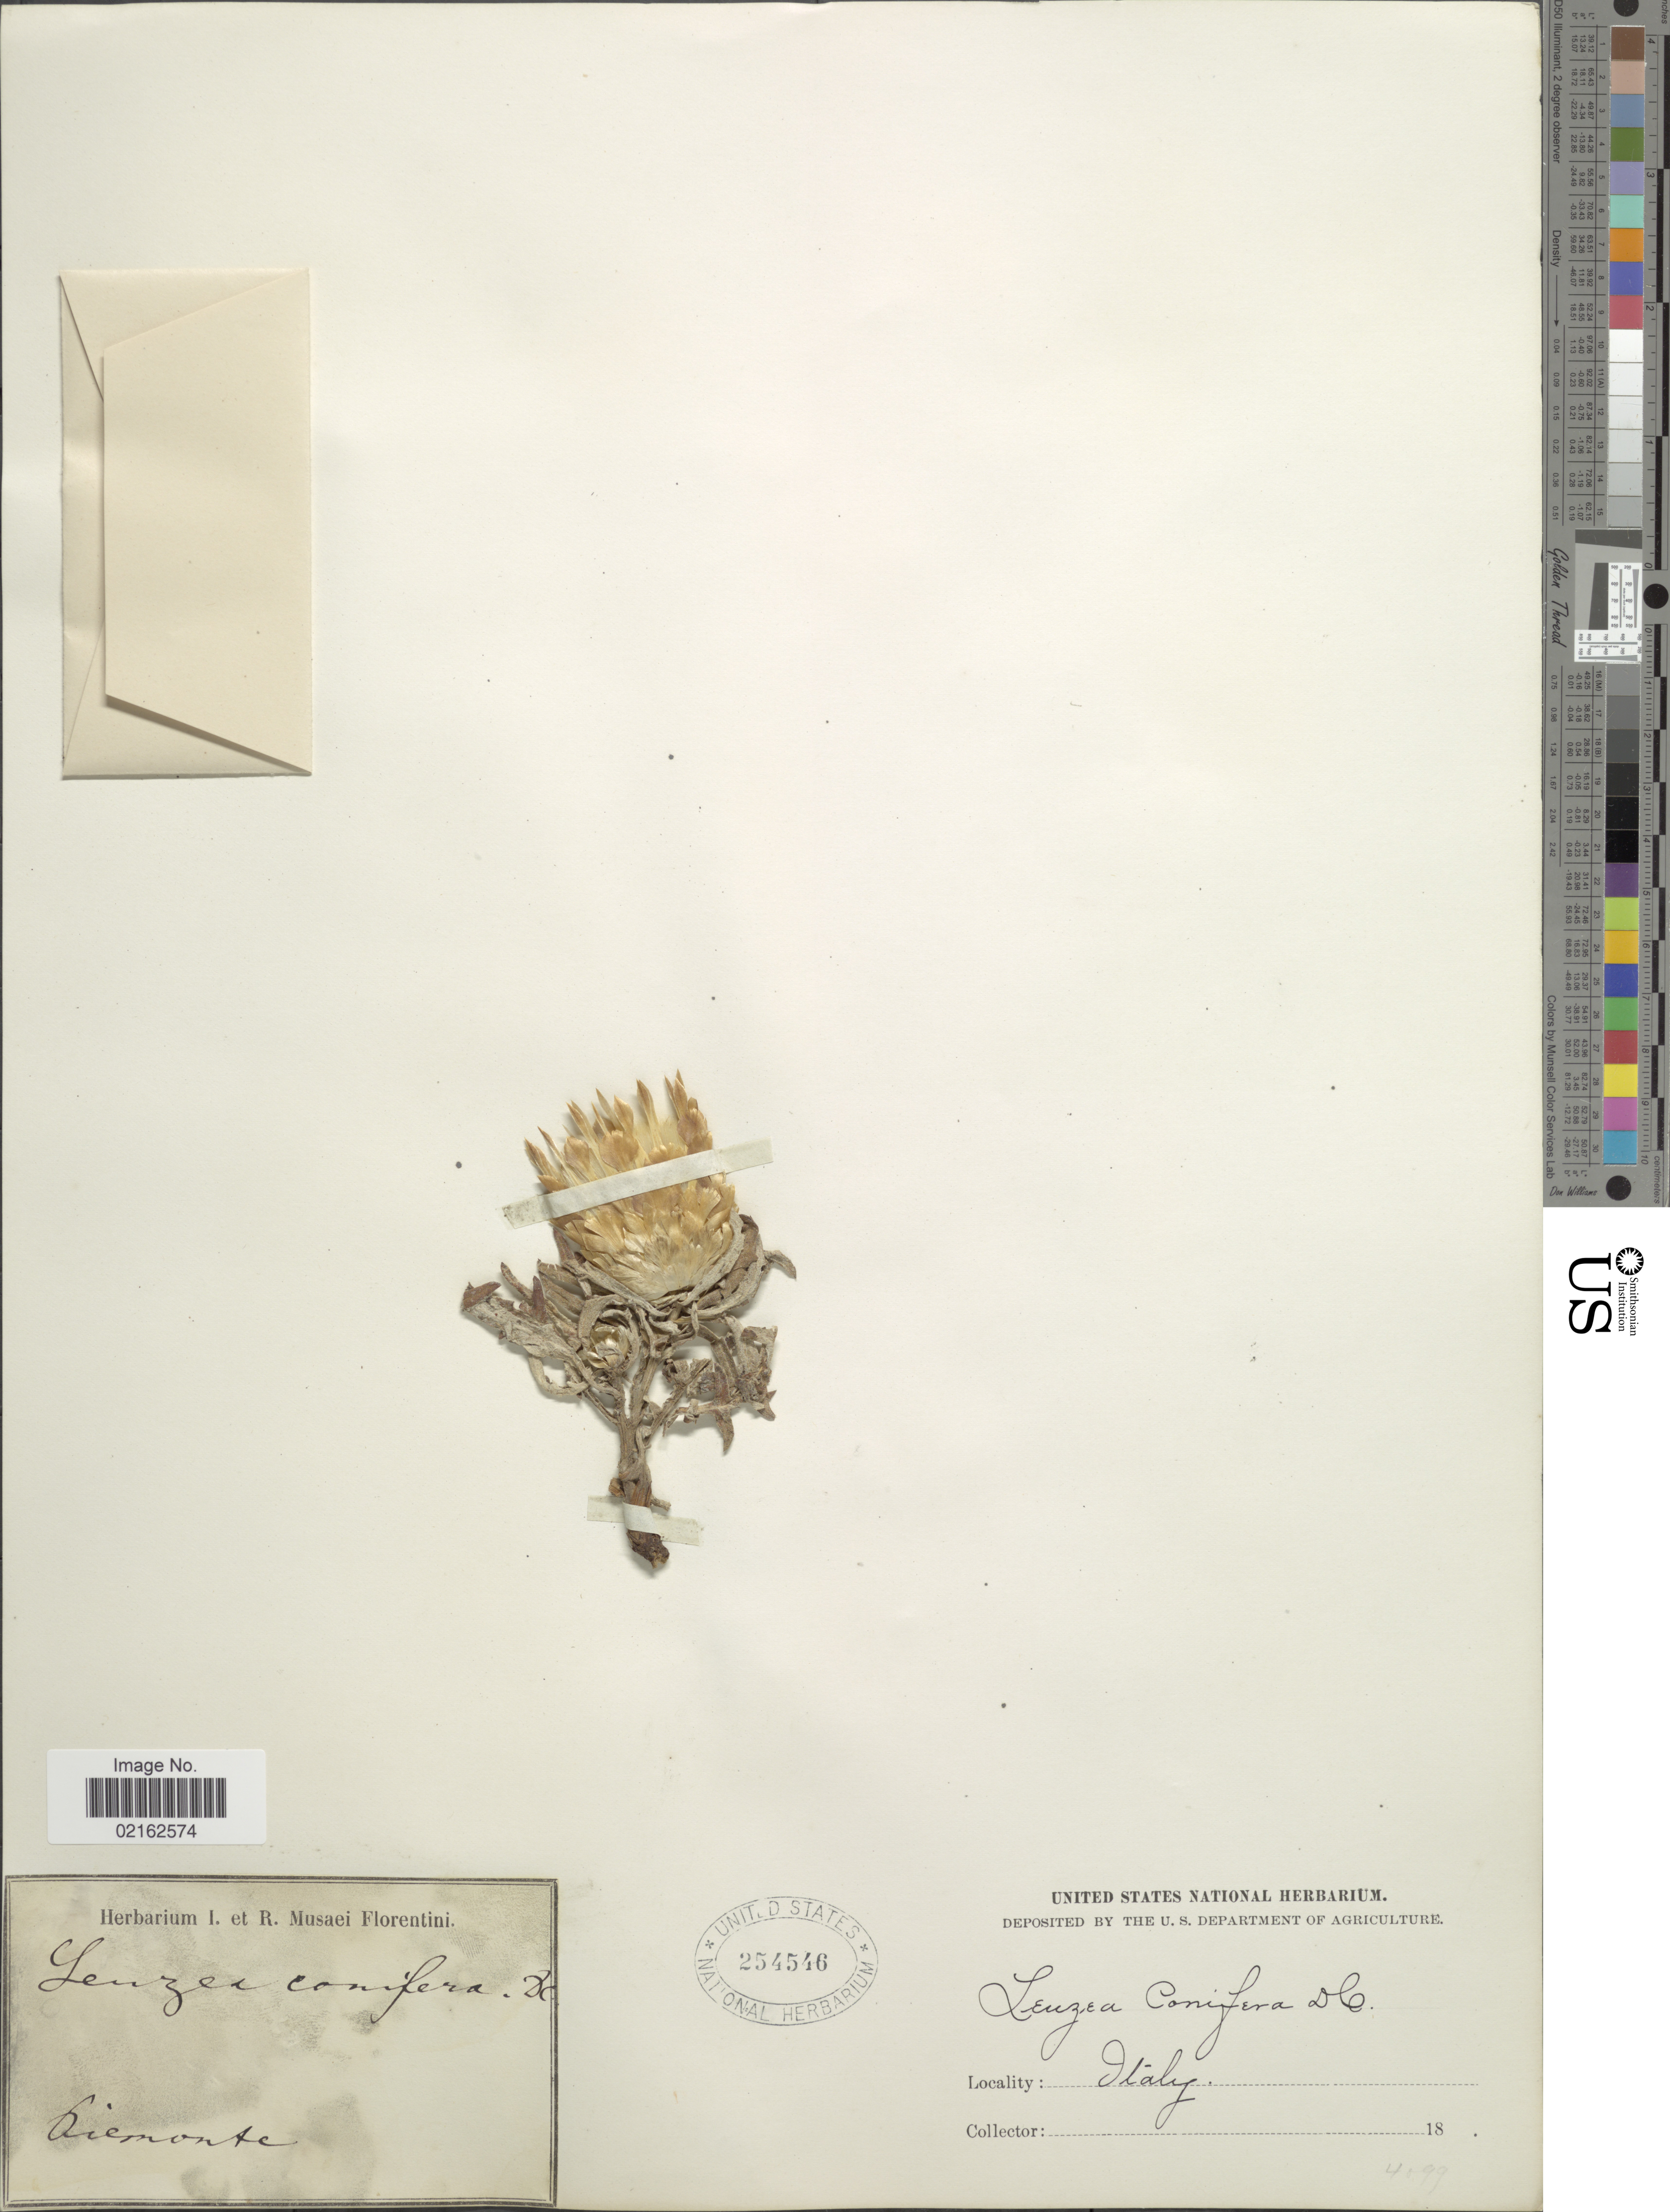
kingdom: Plantae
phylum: Tracheophyta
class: Magnoliopsida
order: Asterales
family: Asteraceae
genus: Leuzea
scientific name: Leuzea conifera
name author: (L.) DC.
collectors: ex herb. I. et R. Musaei Florentini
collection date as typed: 18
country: Italy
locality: Diemonte [interpreted]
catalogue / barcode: US 254546